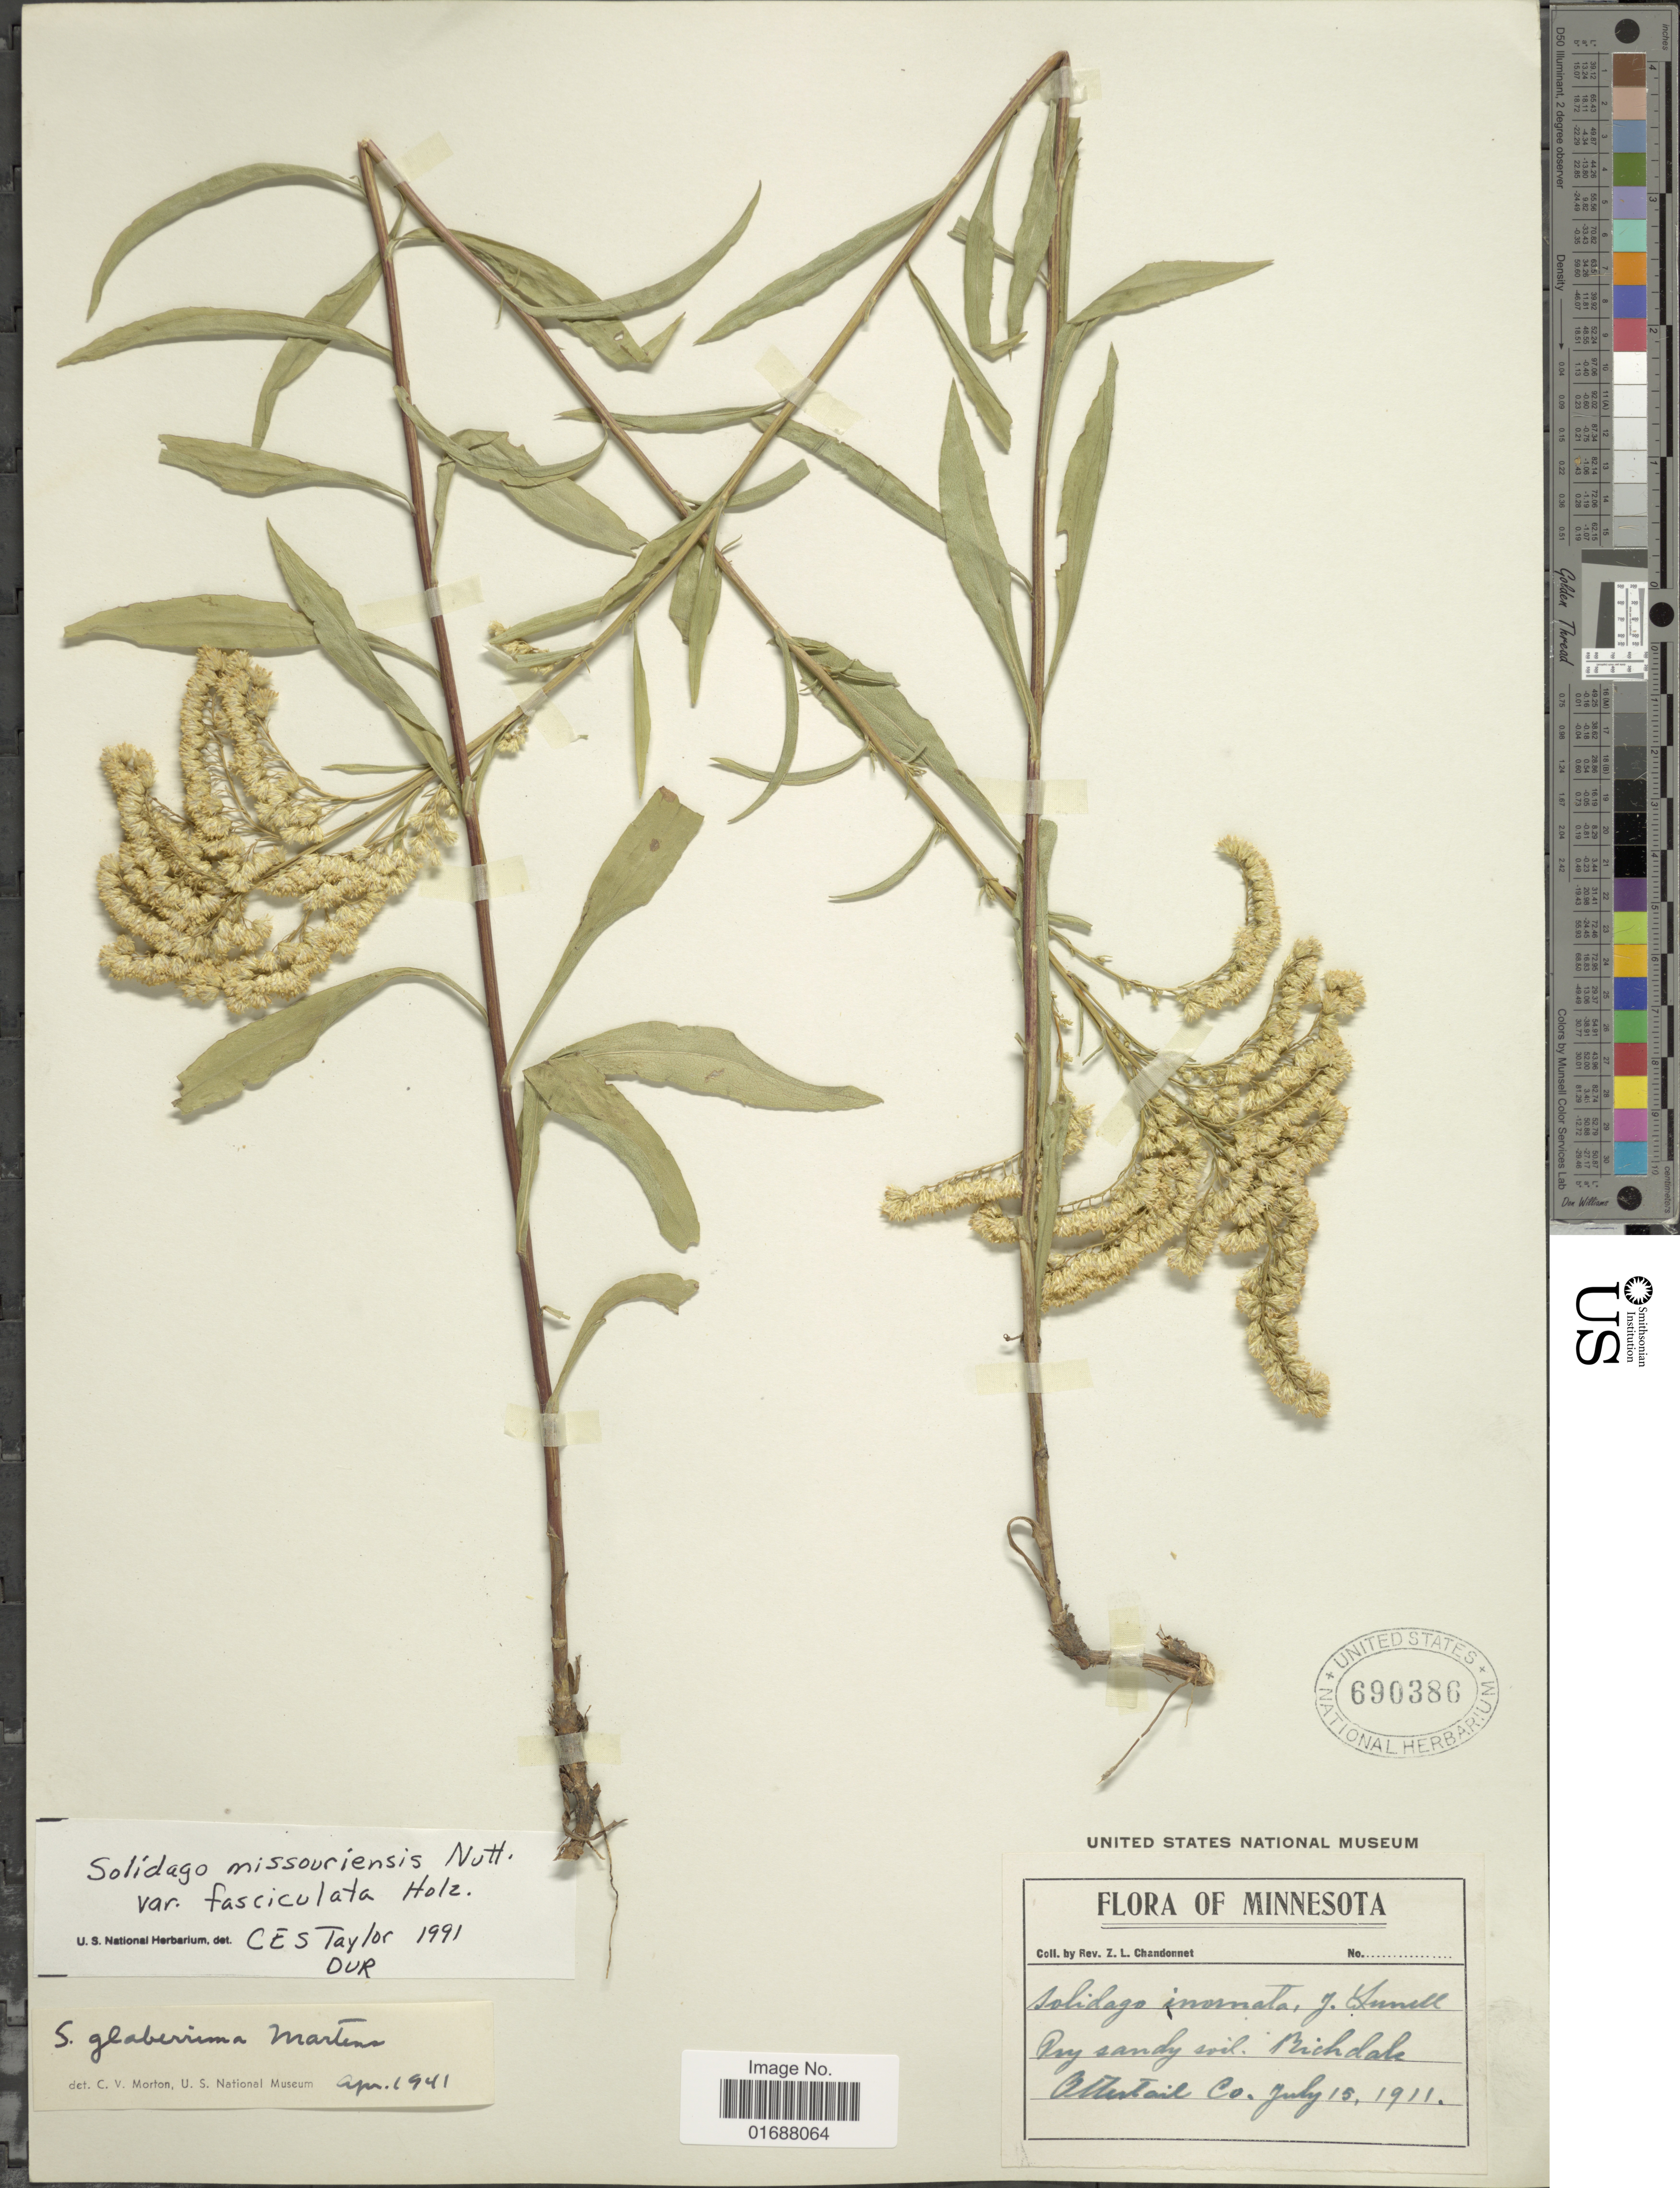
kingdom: Plantae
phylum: Tracheophyta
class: Magnoliopsida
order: Asterales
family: Asteraceae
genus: Solidago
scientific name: Solidago missouriensis var. fasciculata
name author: Holz.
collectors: Z. Chandonnet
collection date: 1911-07-15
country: United States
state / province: Minnesota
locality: Richdale, Otter Tail Co.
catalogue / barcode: US 690386